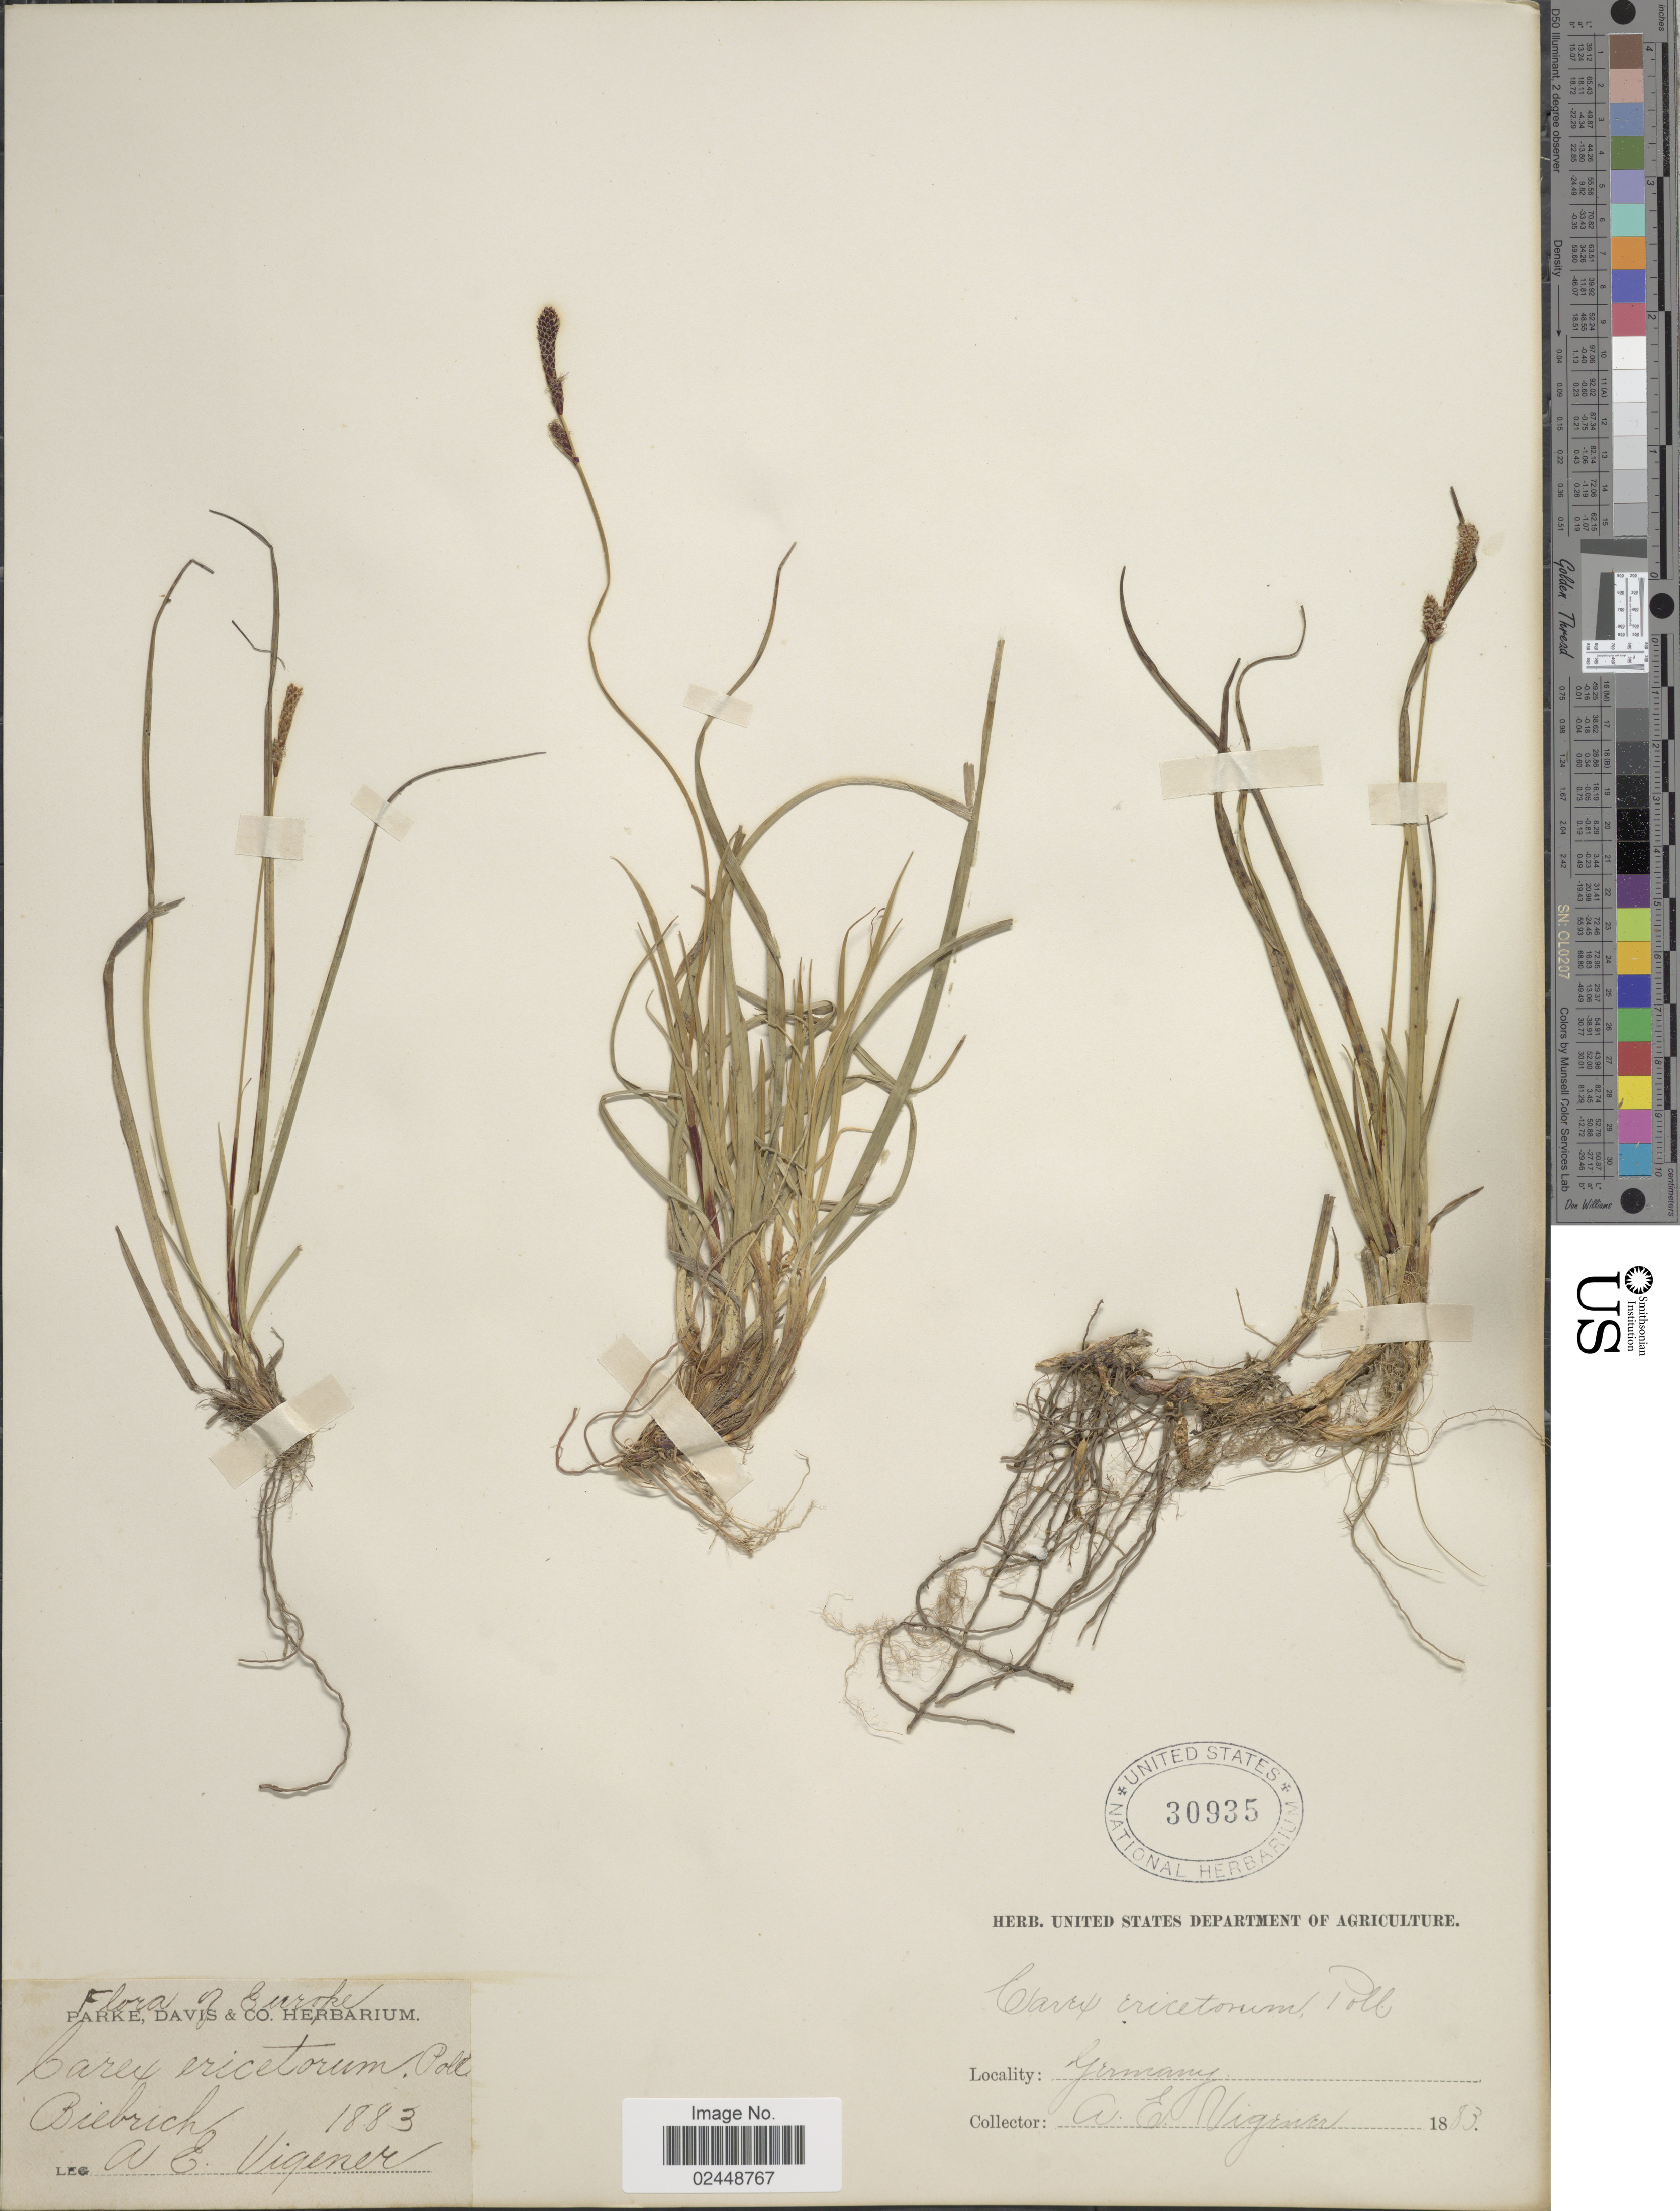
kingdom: Plantae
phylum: Tracheophyta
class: Liliopsida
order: Poales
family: Cyperaceae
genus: Carex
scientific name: Carex ericetorum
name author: Pollich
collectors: A. Vigener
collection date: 1883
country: Germany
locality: Biebrich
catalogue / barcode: US 30935